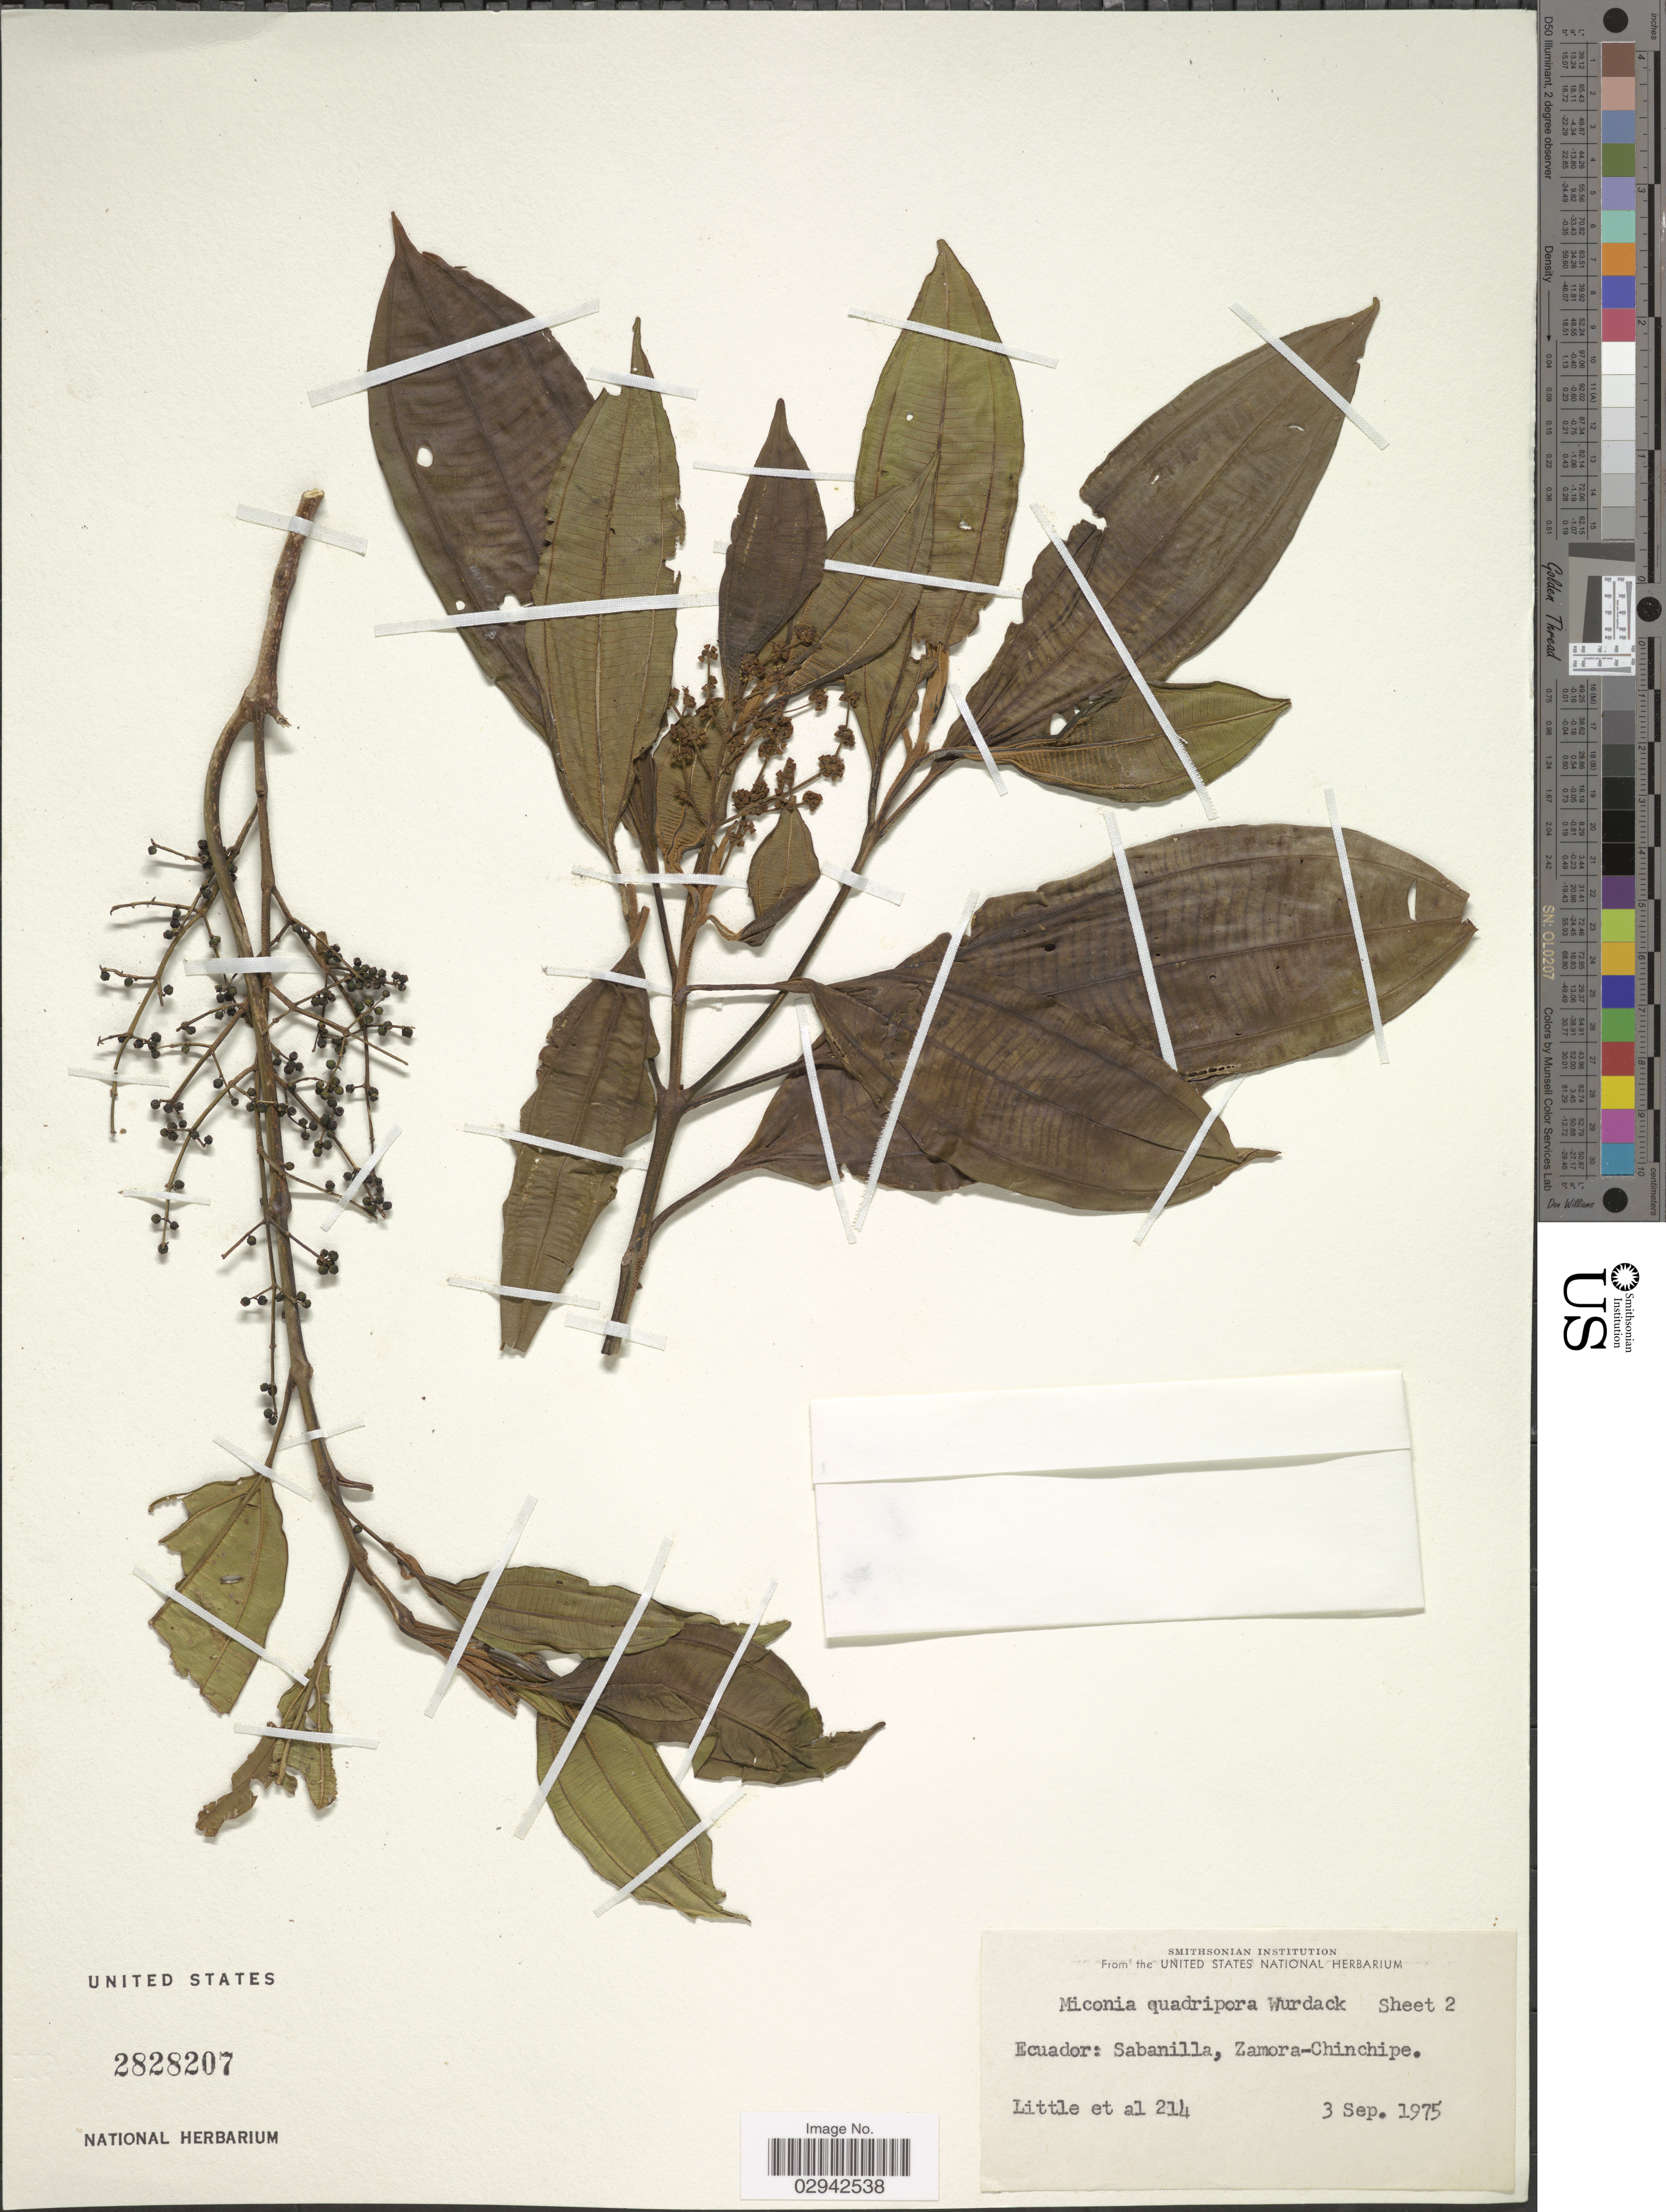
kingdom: Plantae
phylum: Tracheophyta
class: Magnoliopsida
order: Myrtales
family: Melastomataceae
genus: Miconia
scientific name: Miconia quadripora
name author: Wurdack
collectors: Little & et al.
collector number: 214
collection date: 1975-09-03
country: Ecuador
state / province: Zamora-Chinchipe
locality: Sabanilla.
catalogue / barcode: US 2828207